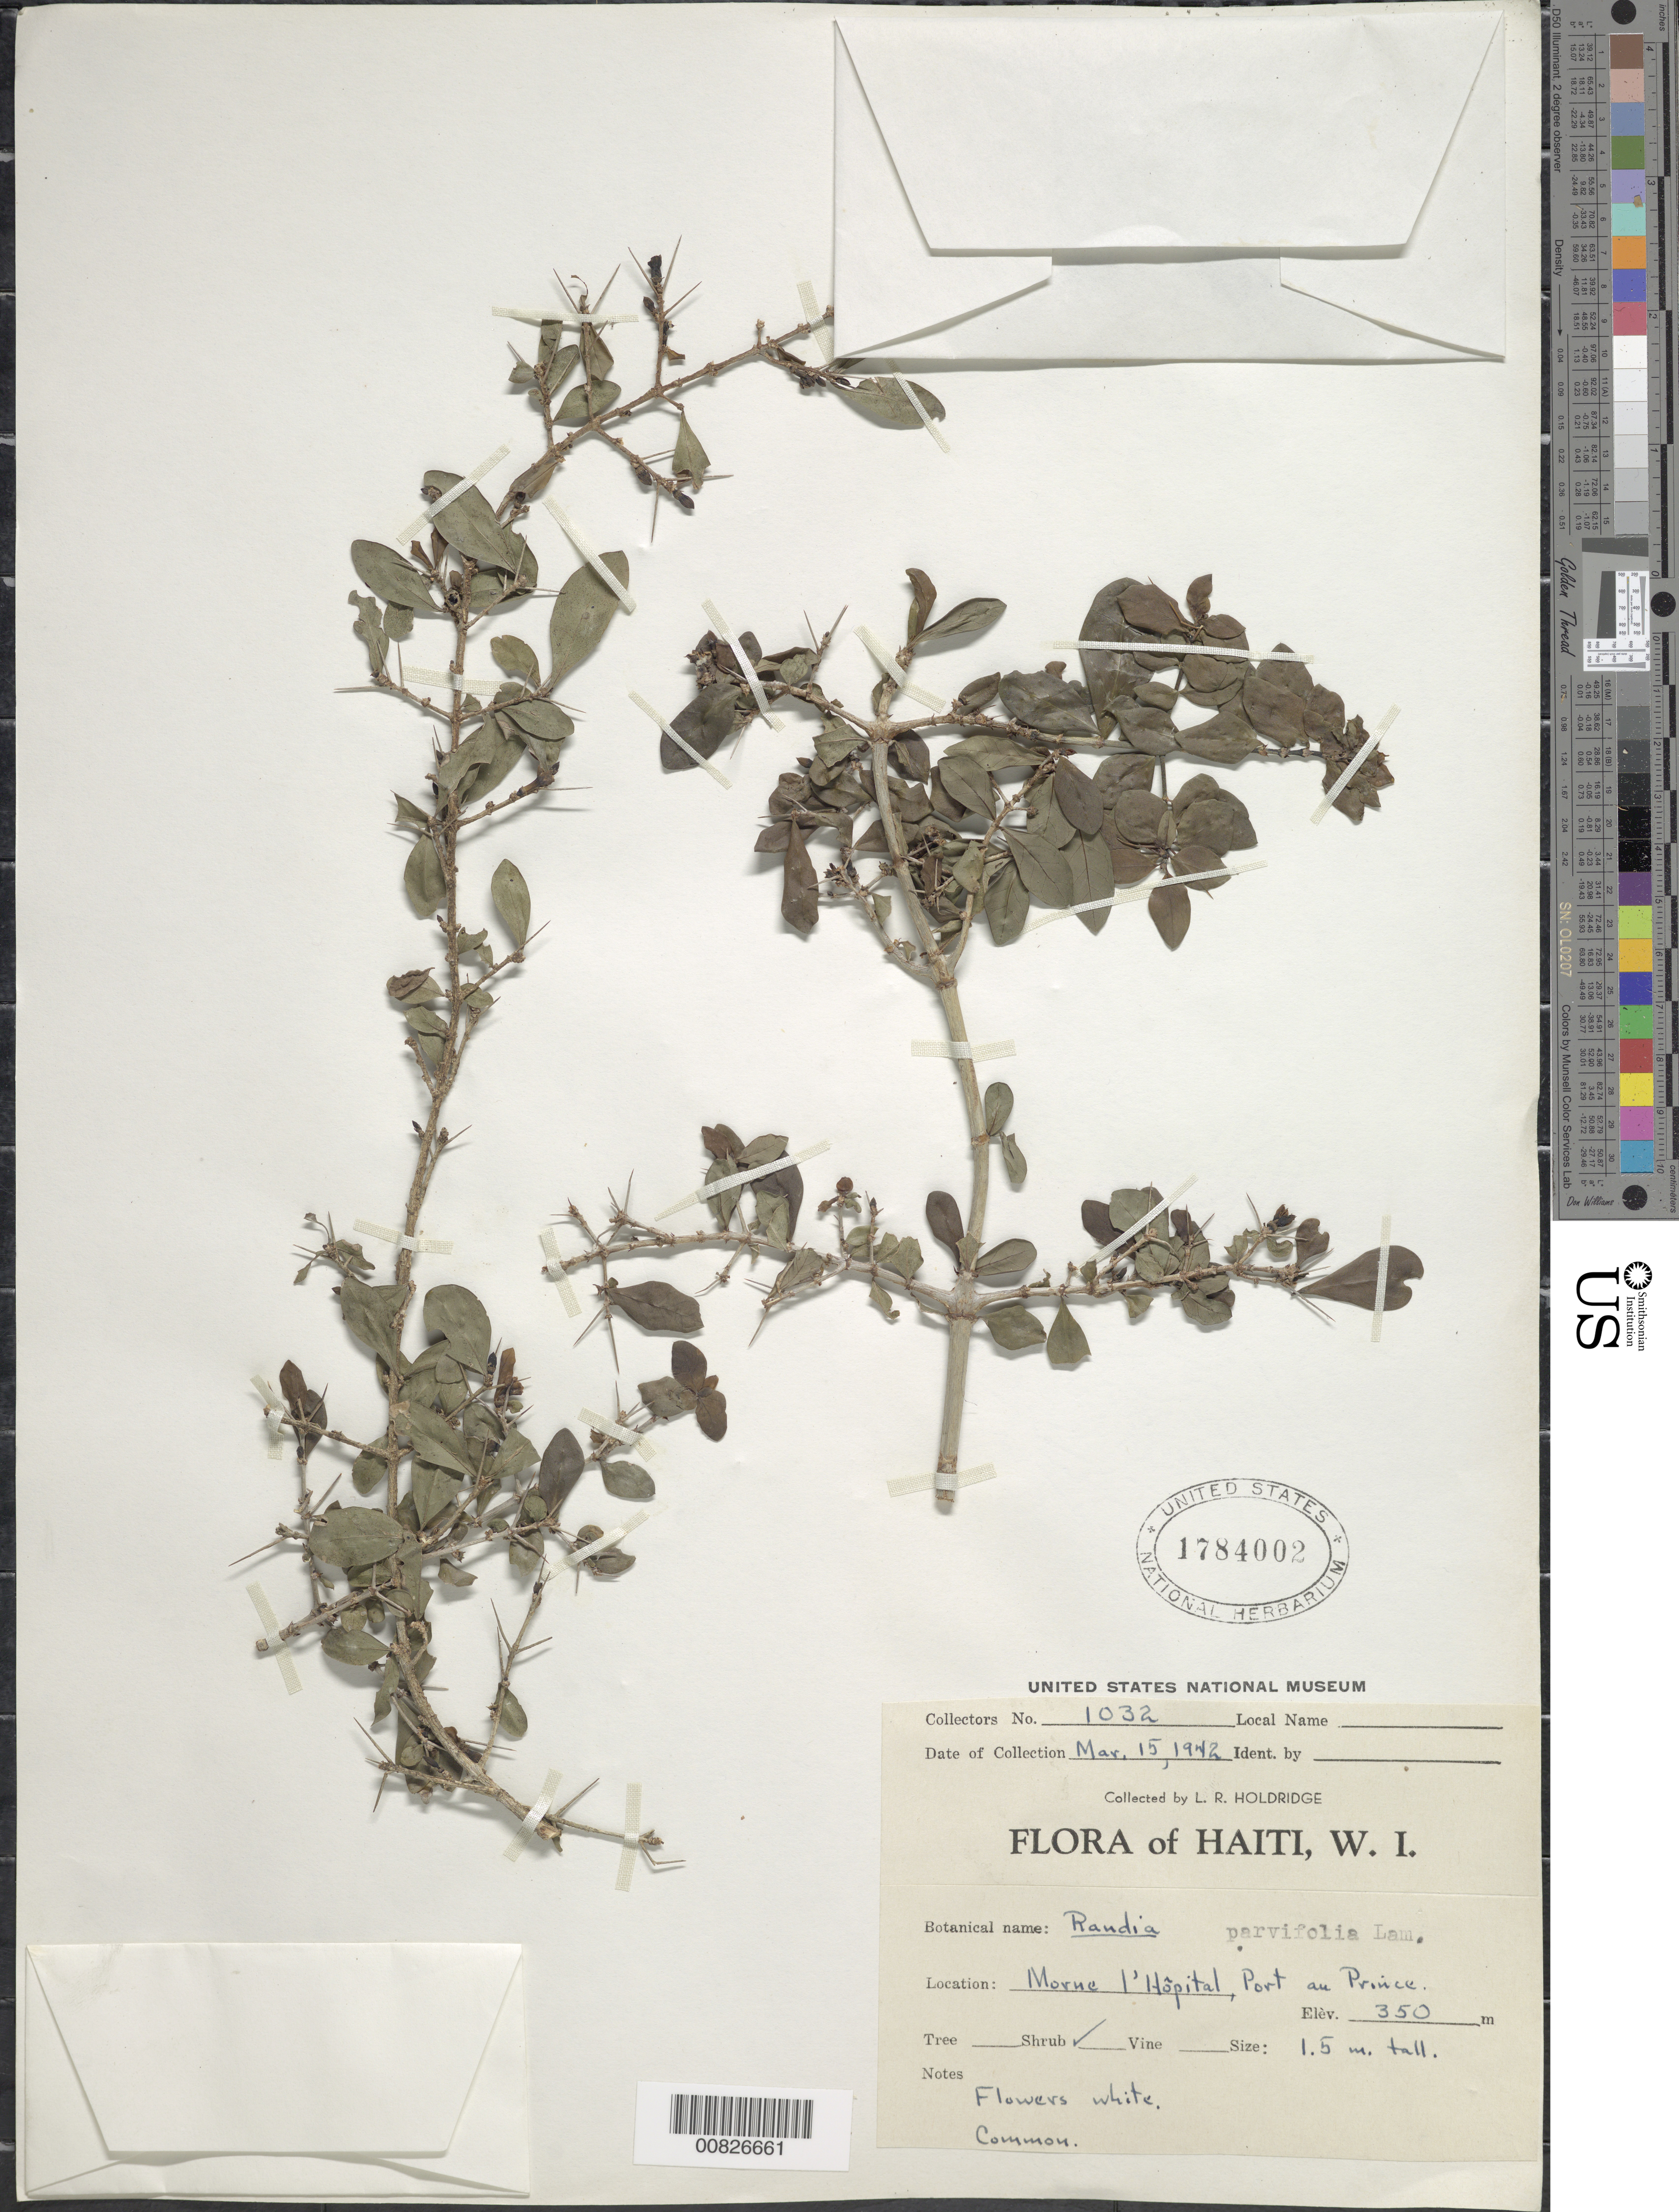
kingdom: Plantae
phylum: Tracheophyta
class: Magnoliopsida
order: Gentianales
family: Rubiaceae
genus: Randia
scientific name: Randia parvifolia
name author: Lam.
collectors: L. Holdridge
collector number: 1032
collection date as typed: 15 Mar 1942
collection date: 1942-03-15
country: Haiti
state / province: Ouest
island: Hispaniola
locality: Port au Prince, Morne l'Hôpital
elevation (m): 350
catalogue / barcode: US 1784002